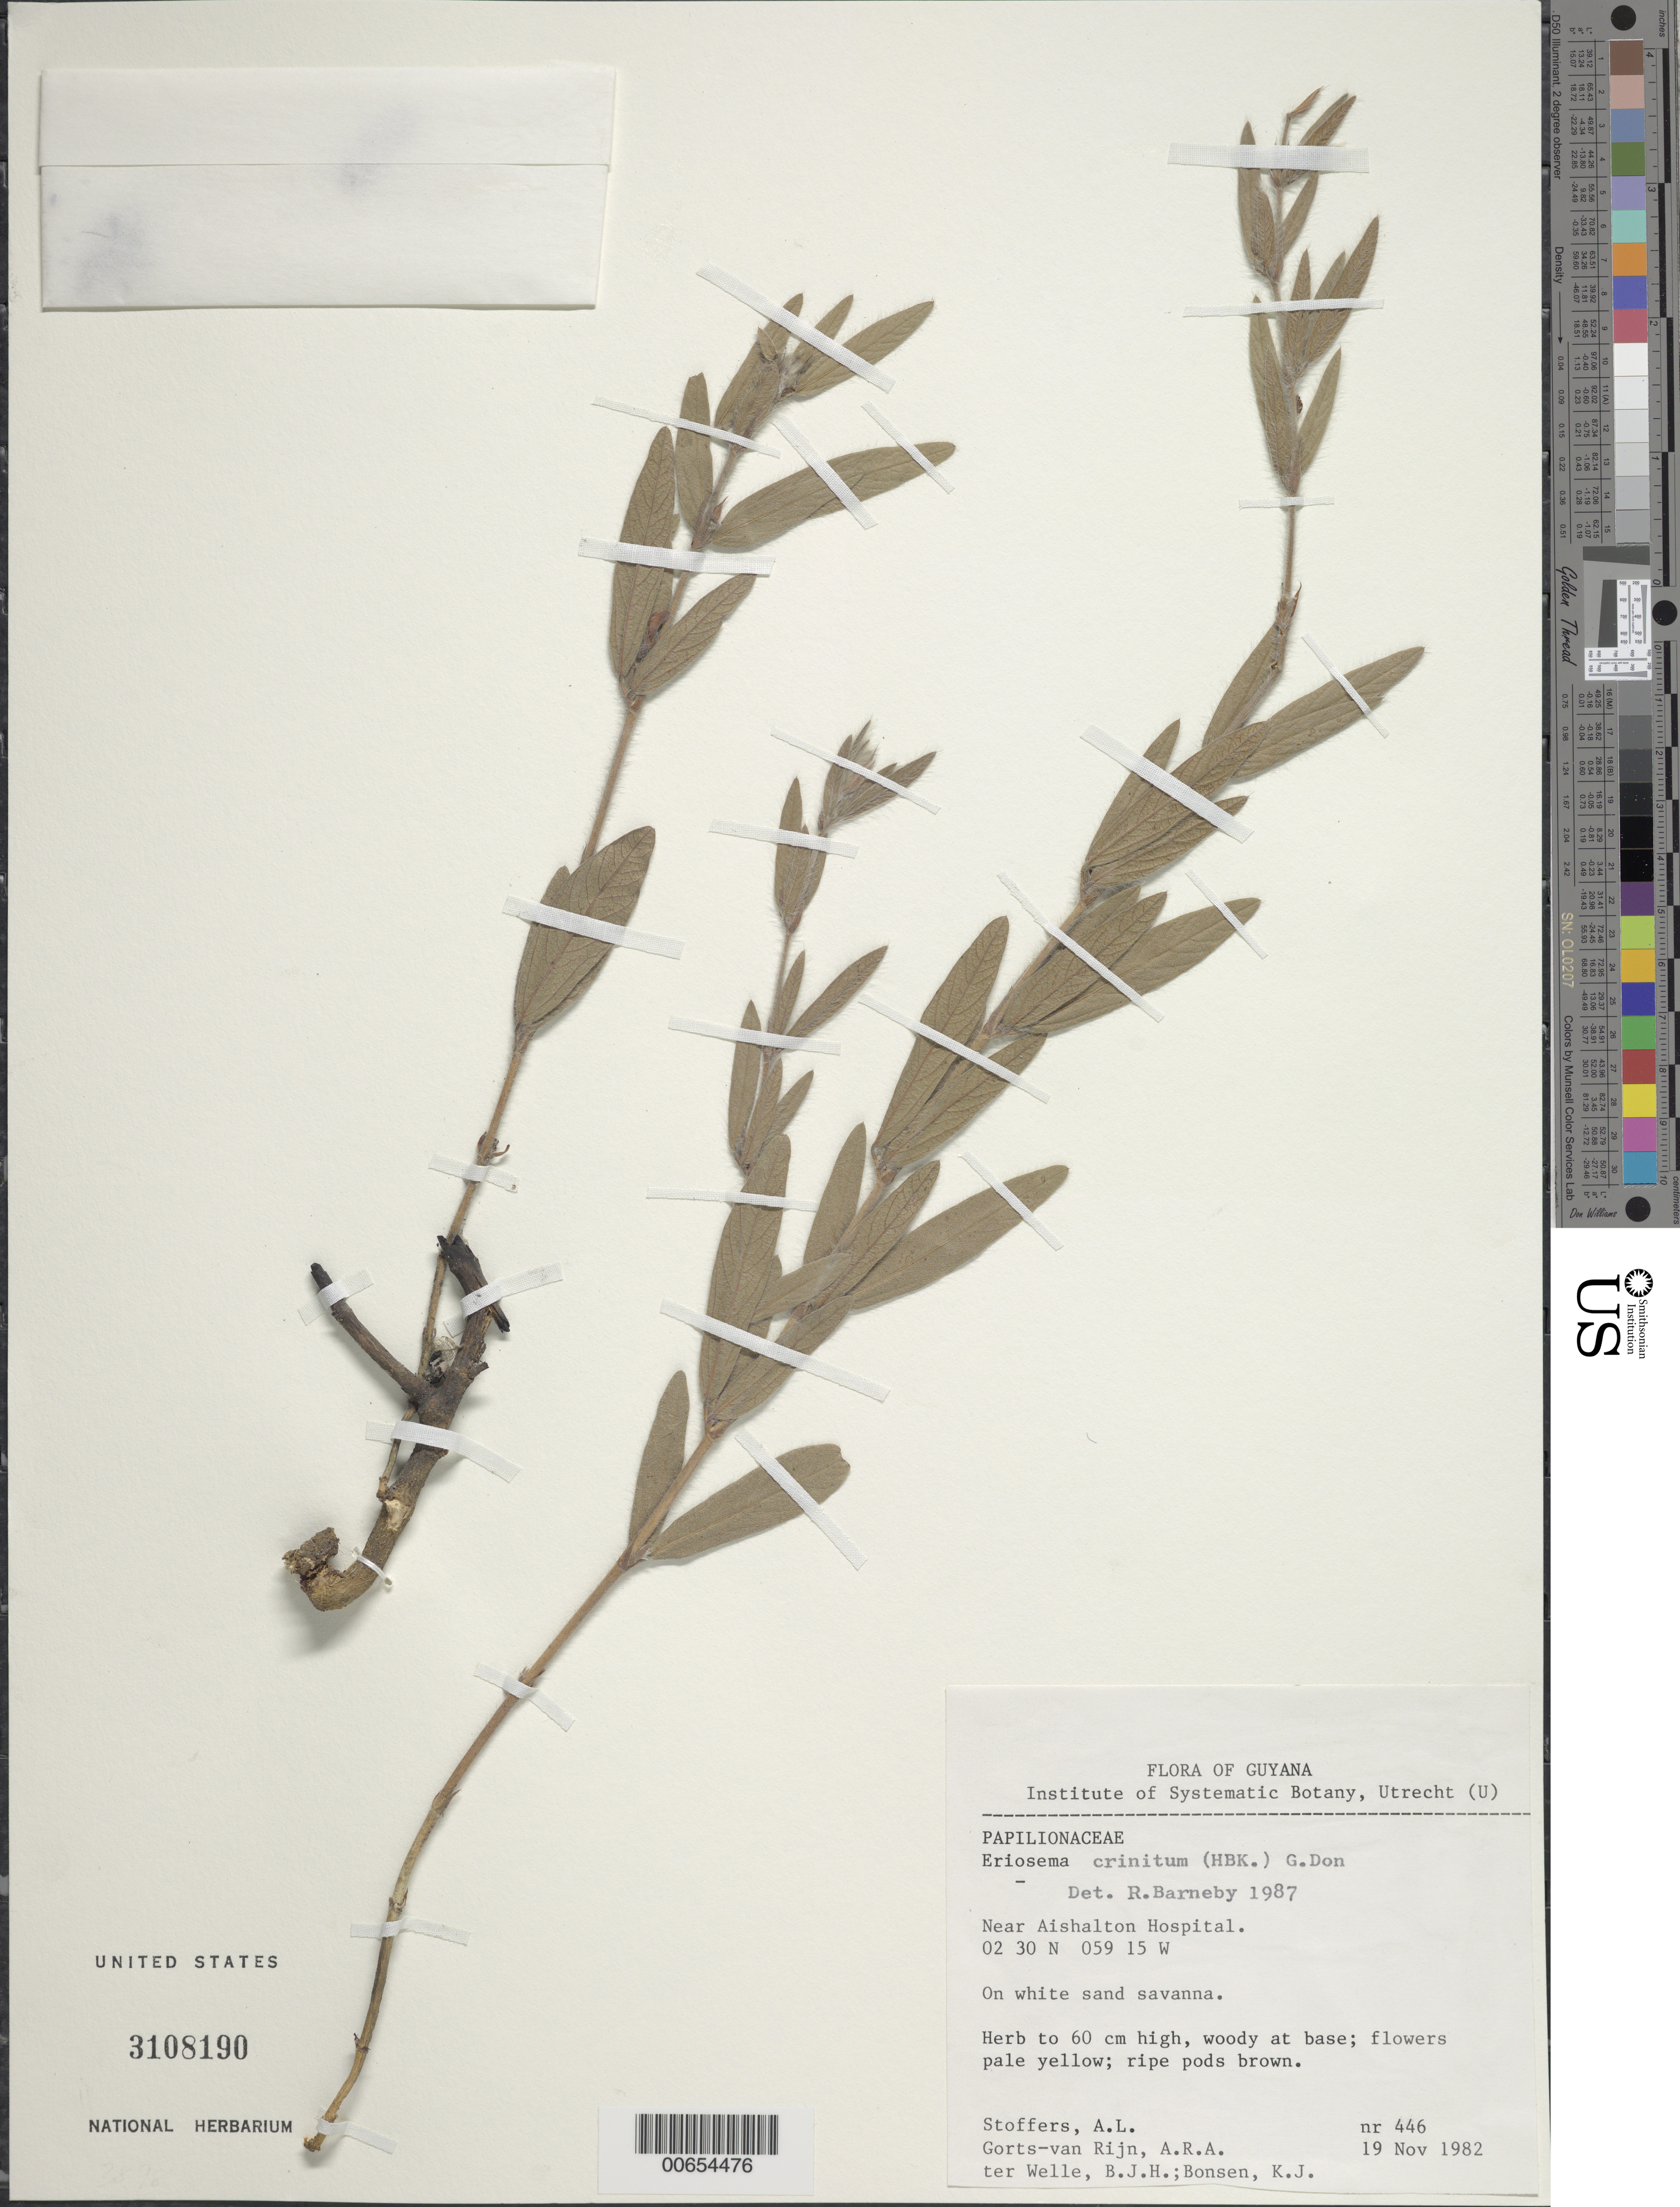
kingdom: Plantae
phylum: Tracheophyta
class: Magnoliopsida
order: Fabales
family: Fabaceae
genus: Eriosema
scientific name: Eriosema crinitum var. crinitum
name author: (Kunth) G. Don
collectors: A. Stoffers, A. .R. A. Görts-van Rijn, B. Welle & K. Bonsen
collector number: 446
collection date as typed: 19-Nov-82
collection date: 1982-11-19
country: Guyana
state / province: U. Takutu-U. Essequibo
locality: Aishalton Hospital, vic.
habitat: White sand savanna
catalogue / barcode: US 3108190